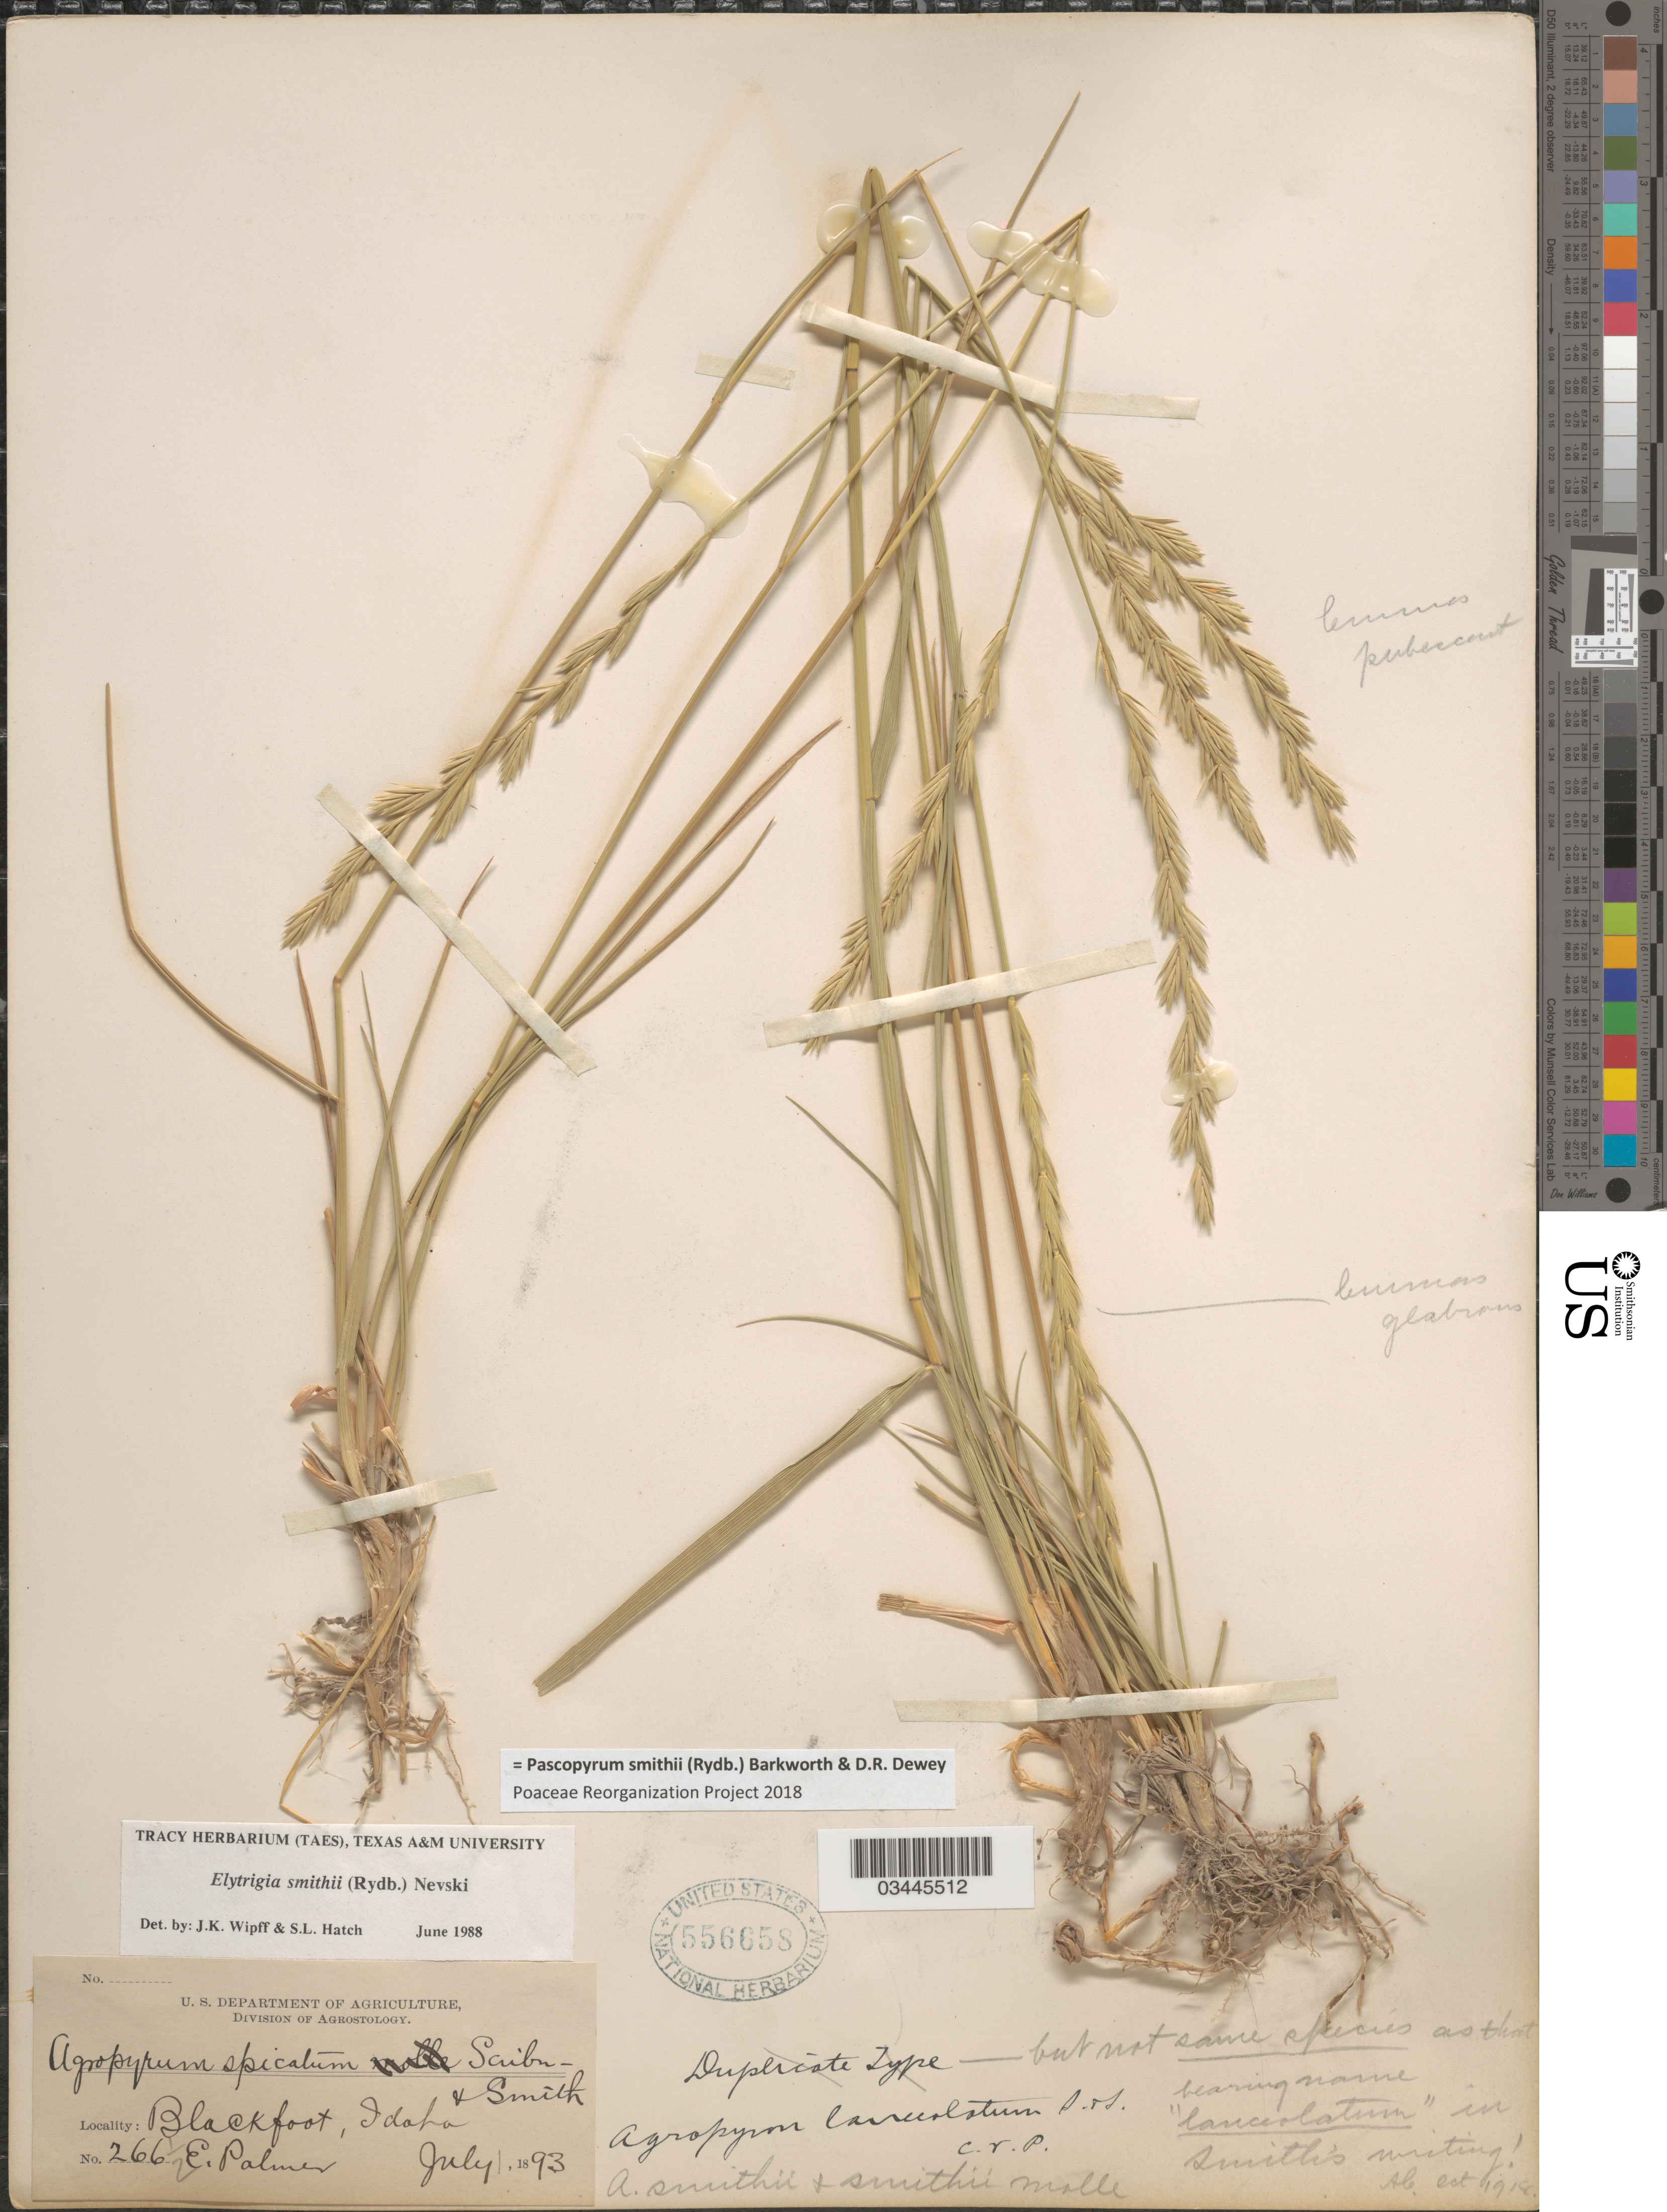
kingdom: Plantae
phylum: Tracheophyta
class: Liliopsida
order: Poales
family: Poaceae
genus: Pascopyrum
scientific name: Pascopyrum smithii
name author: (Rydb.) Barkworth & Dewey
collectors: E. Palmer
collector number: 266½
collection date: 1893-07-01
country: United States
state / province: Idaho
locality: Blackfoot.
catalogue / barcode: US 556658